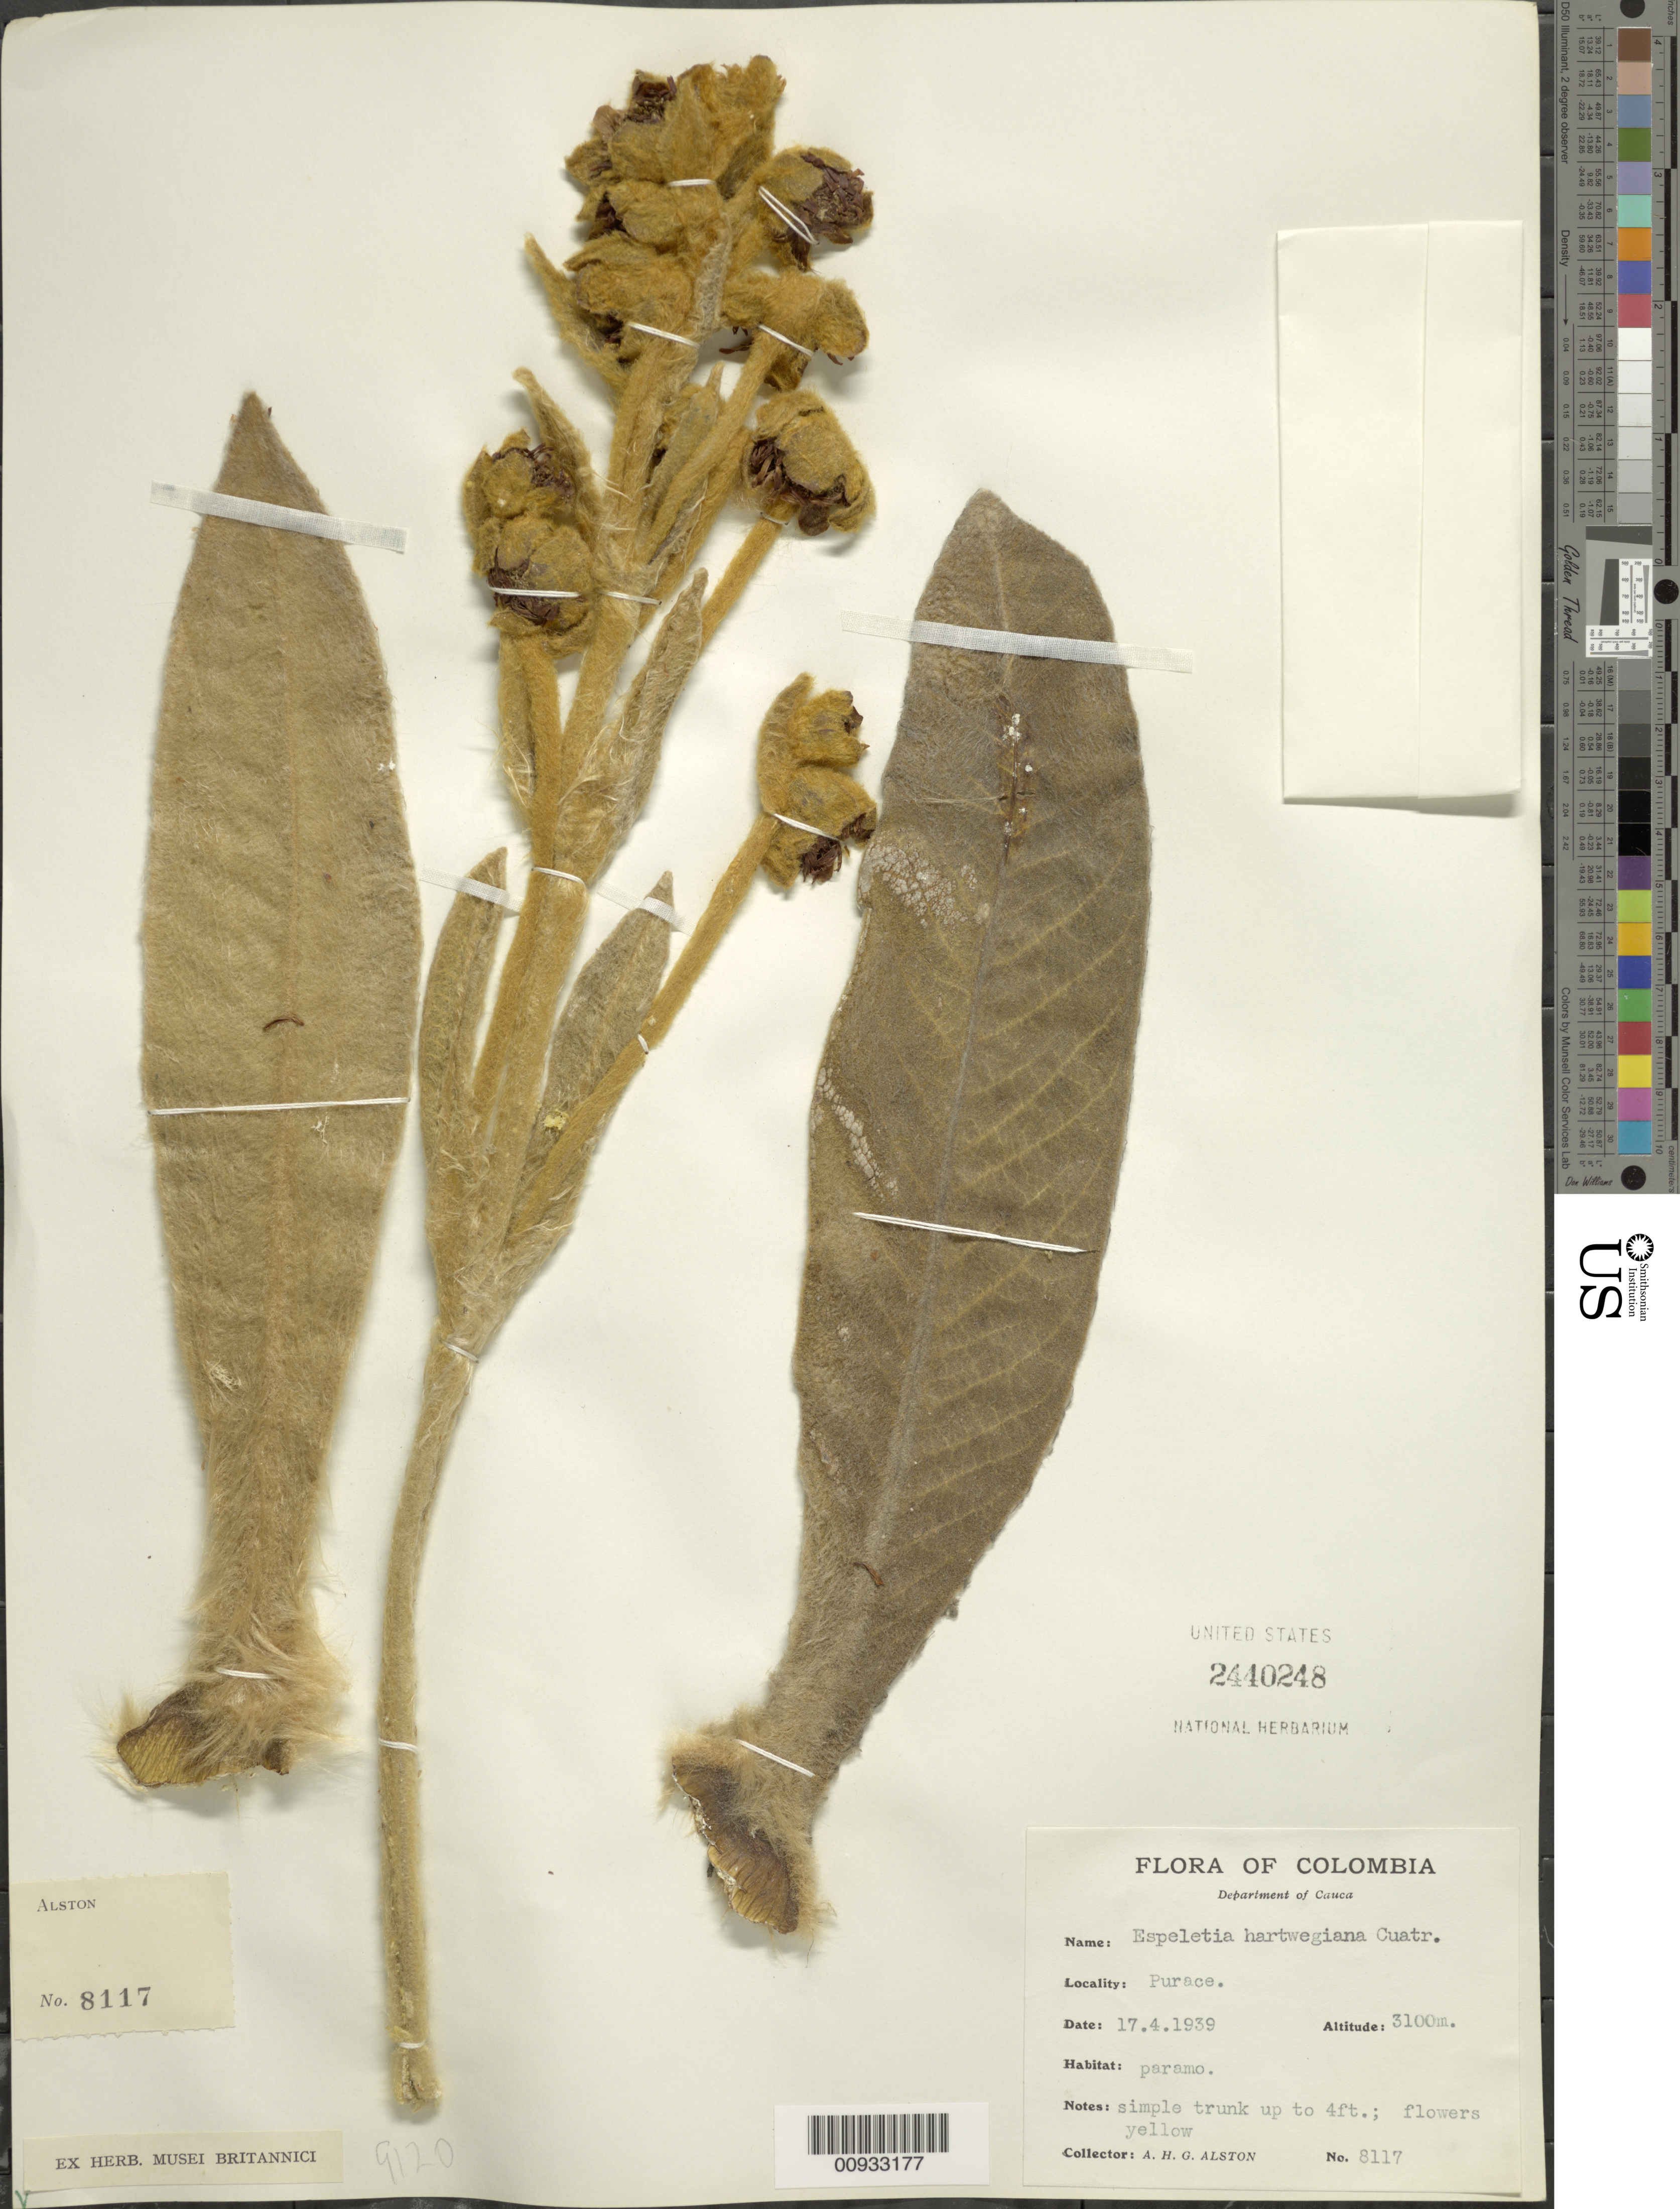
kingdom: Plantae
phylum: Tracheophyta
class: Magnoliopsida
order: Asterales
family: Asteraceae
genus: Espeletia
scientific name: Espeletia hartwegiana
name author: Sch. Bip. ex Cuatrec.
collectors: A. H. Alston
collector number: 8117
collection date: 1939-04-17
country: Colombia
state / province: Cauca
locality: Purace, paramo.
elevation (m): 3100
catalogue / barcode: US 2440248